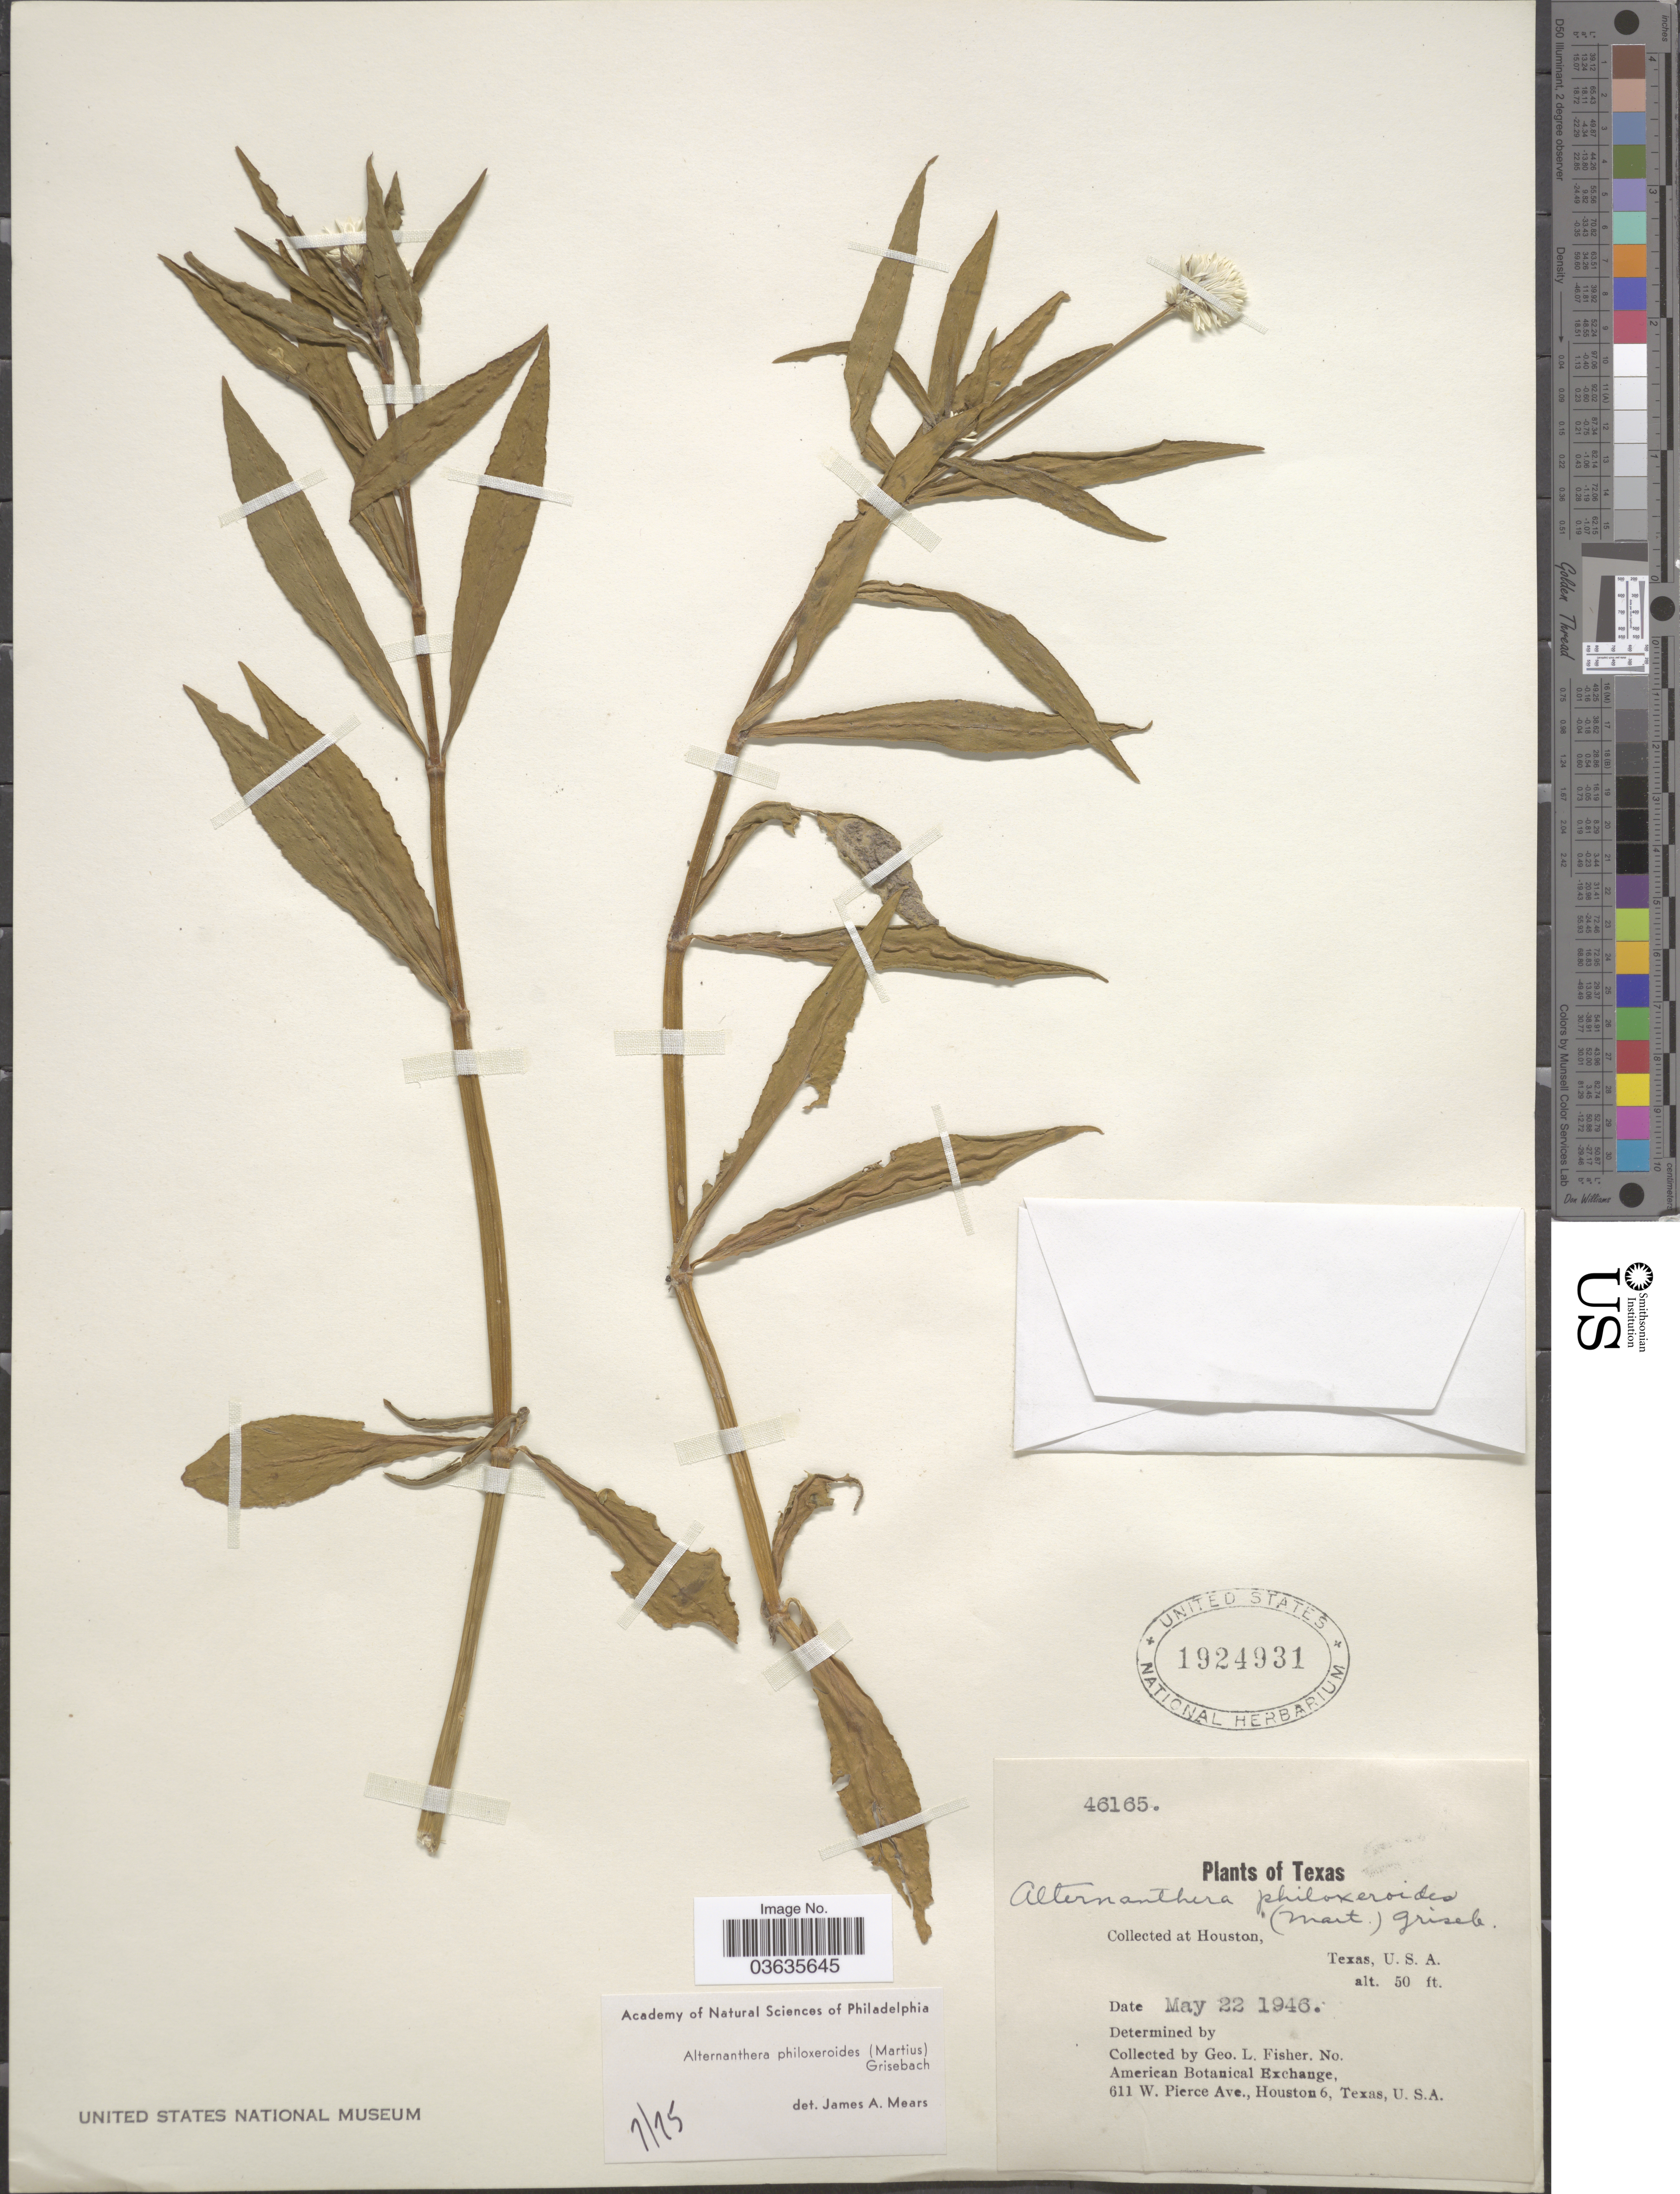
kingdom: Plantae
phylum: Tracheophyta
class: Magnoliopsida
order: Caryophyllales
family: Amaranthaceae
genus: Alternanthera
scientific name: Alternanthera philoxeroides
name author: (Mart.) Griseb.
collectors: G. L. Fisher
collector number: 46165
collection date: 1946-05-22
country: United States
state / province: Texas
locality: At Houston.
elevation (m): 15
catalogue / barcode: US 1924931